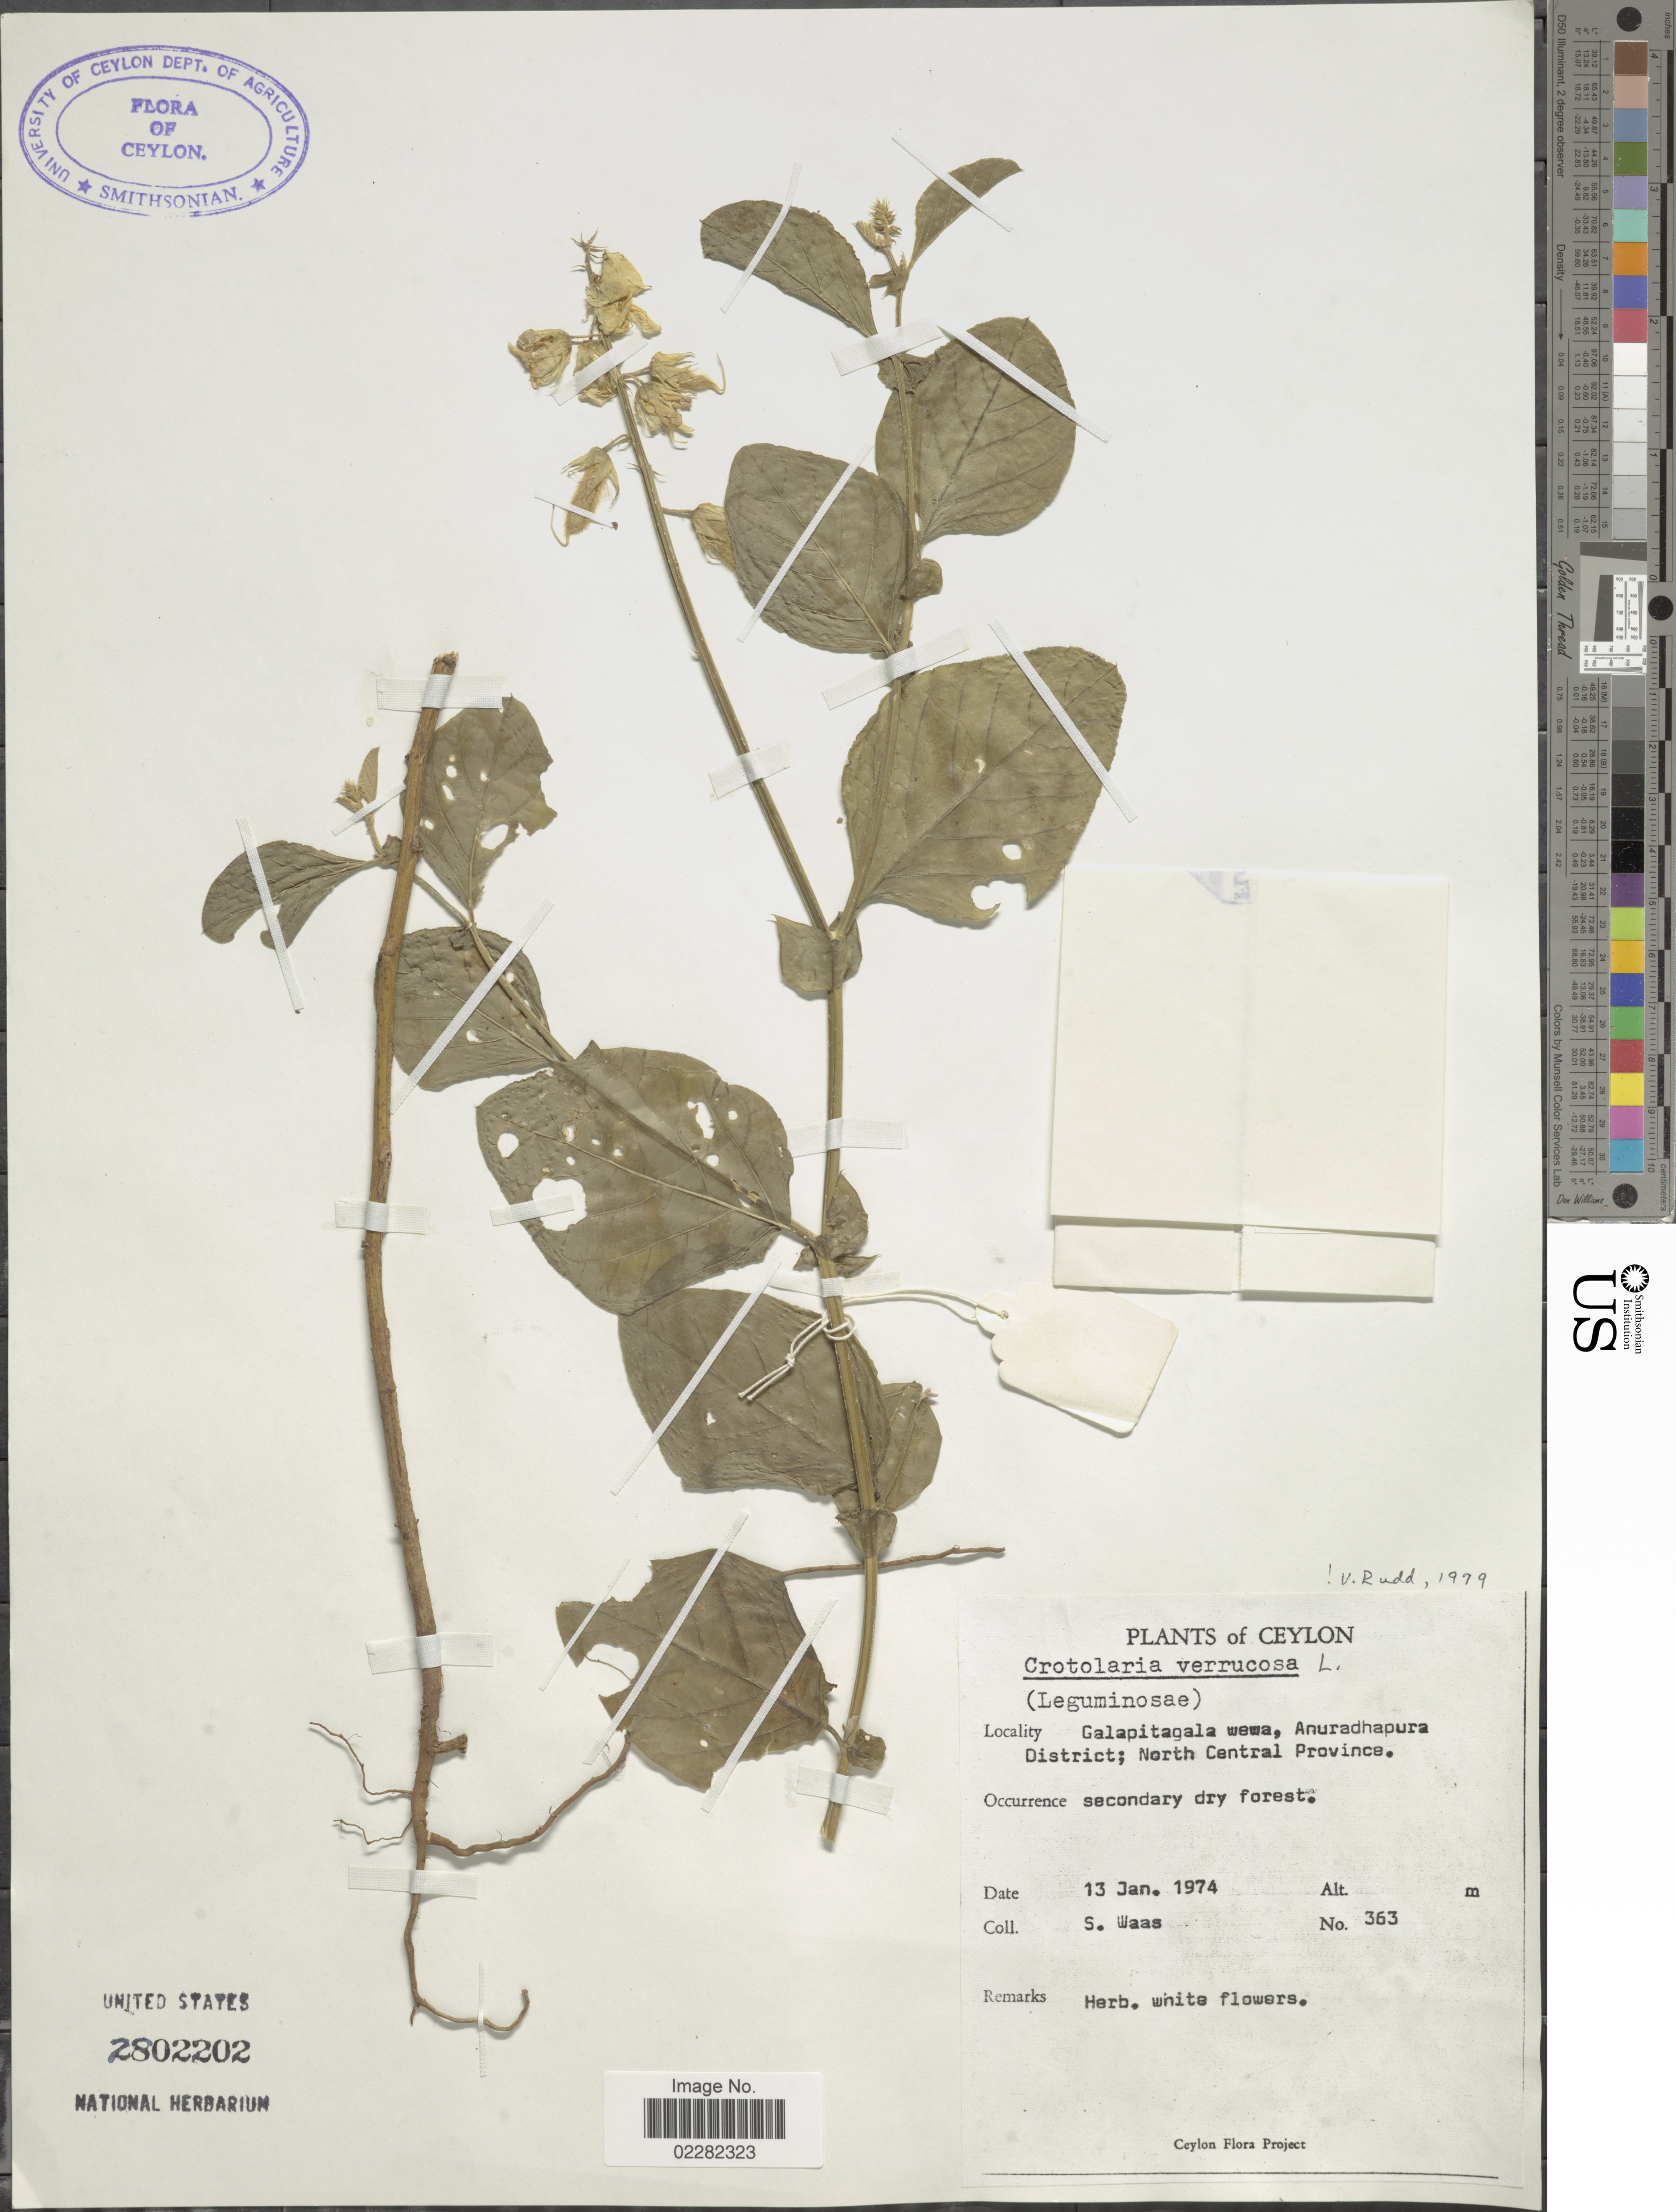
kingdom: Plantae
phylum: Tracheophyta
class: Magnoliopsida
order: Fabales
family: Fabaceae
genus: Crotalaria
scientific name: Crotalaria verrucosa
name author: L.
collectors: S. Waas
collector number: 363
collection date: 1974-01-13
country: Sri Lanka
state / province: North Central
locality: Ceylon, Galapitagala wewa, Anuradhapura District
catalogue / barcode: US 2802202